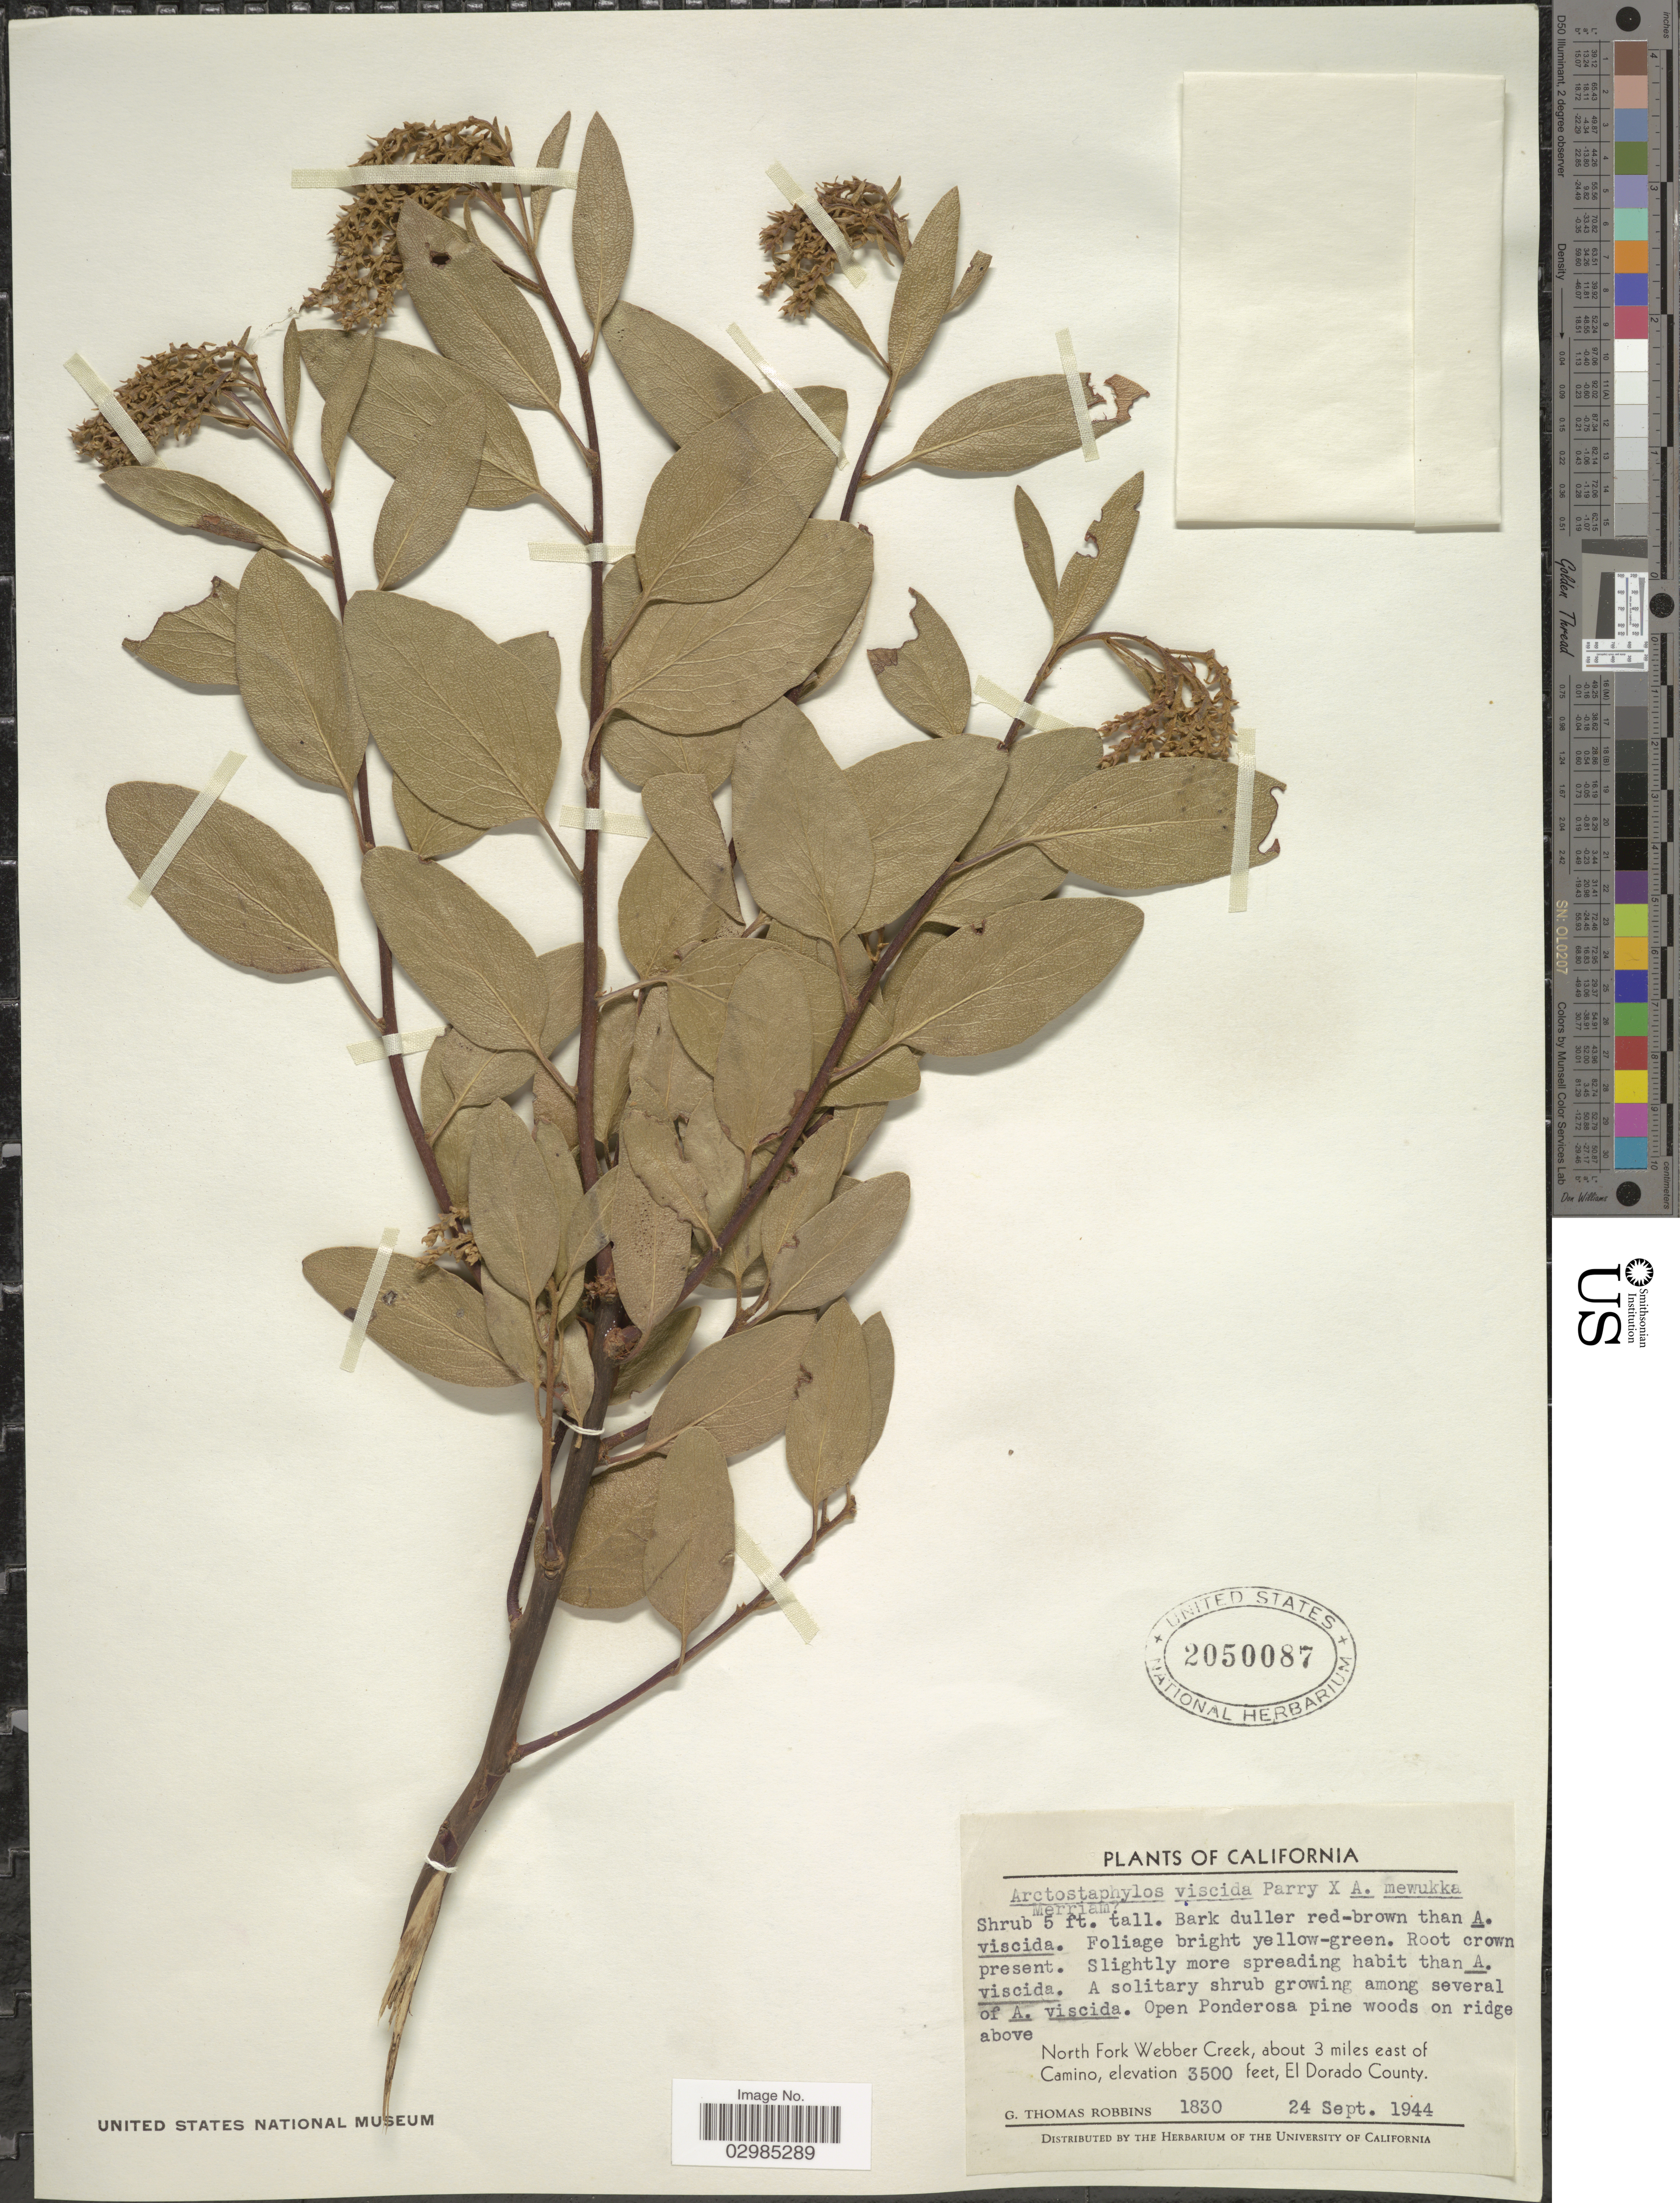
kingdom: Plantae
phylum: Tracheophyta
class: Magnoliopsida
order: Ericales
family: Ericaceae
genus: Arctostaphylos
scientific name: Arctostaphylos viscida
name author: Parry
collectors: G. T. Robbins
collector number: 1830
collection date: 1944-09-24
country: United States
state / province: California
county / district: El Dorado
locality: North Fork Webber Creek, about 3 miles east of Camino, El Dorado County.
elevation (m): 1067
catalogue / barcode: US 2050087